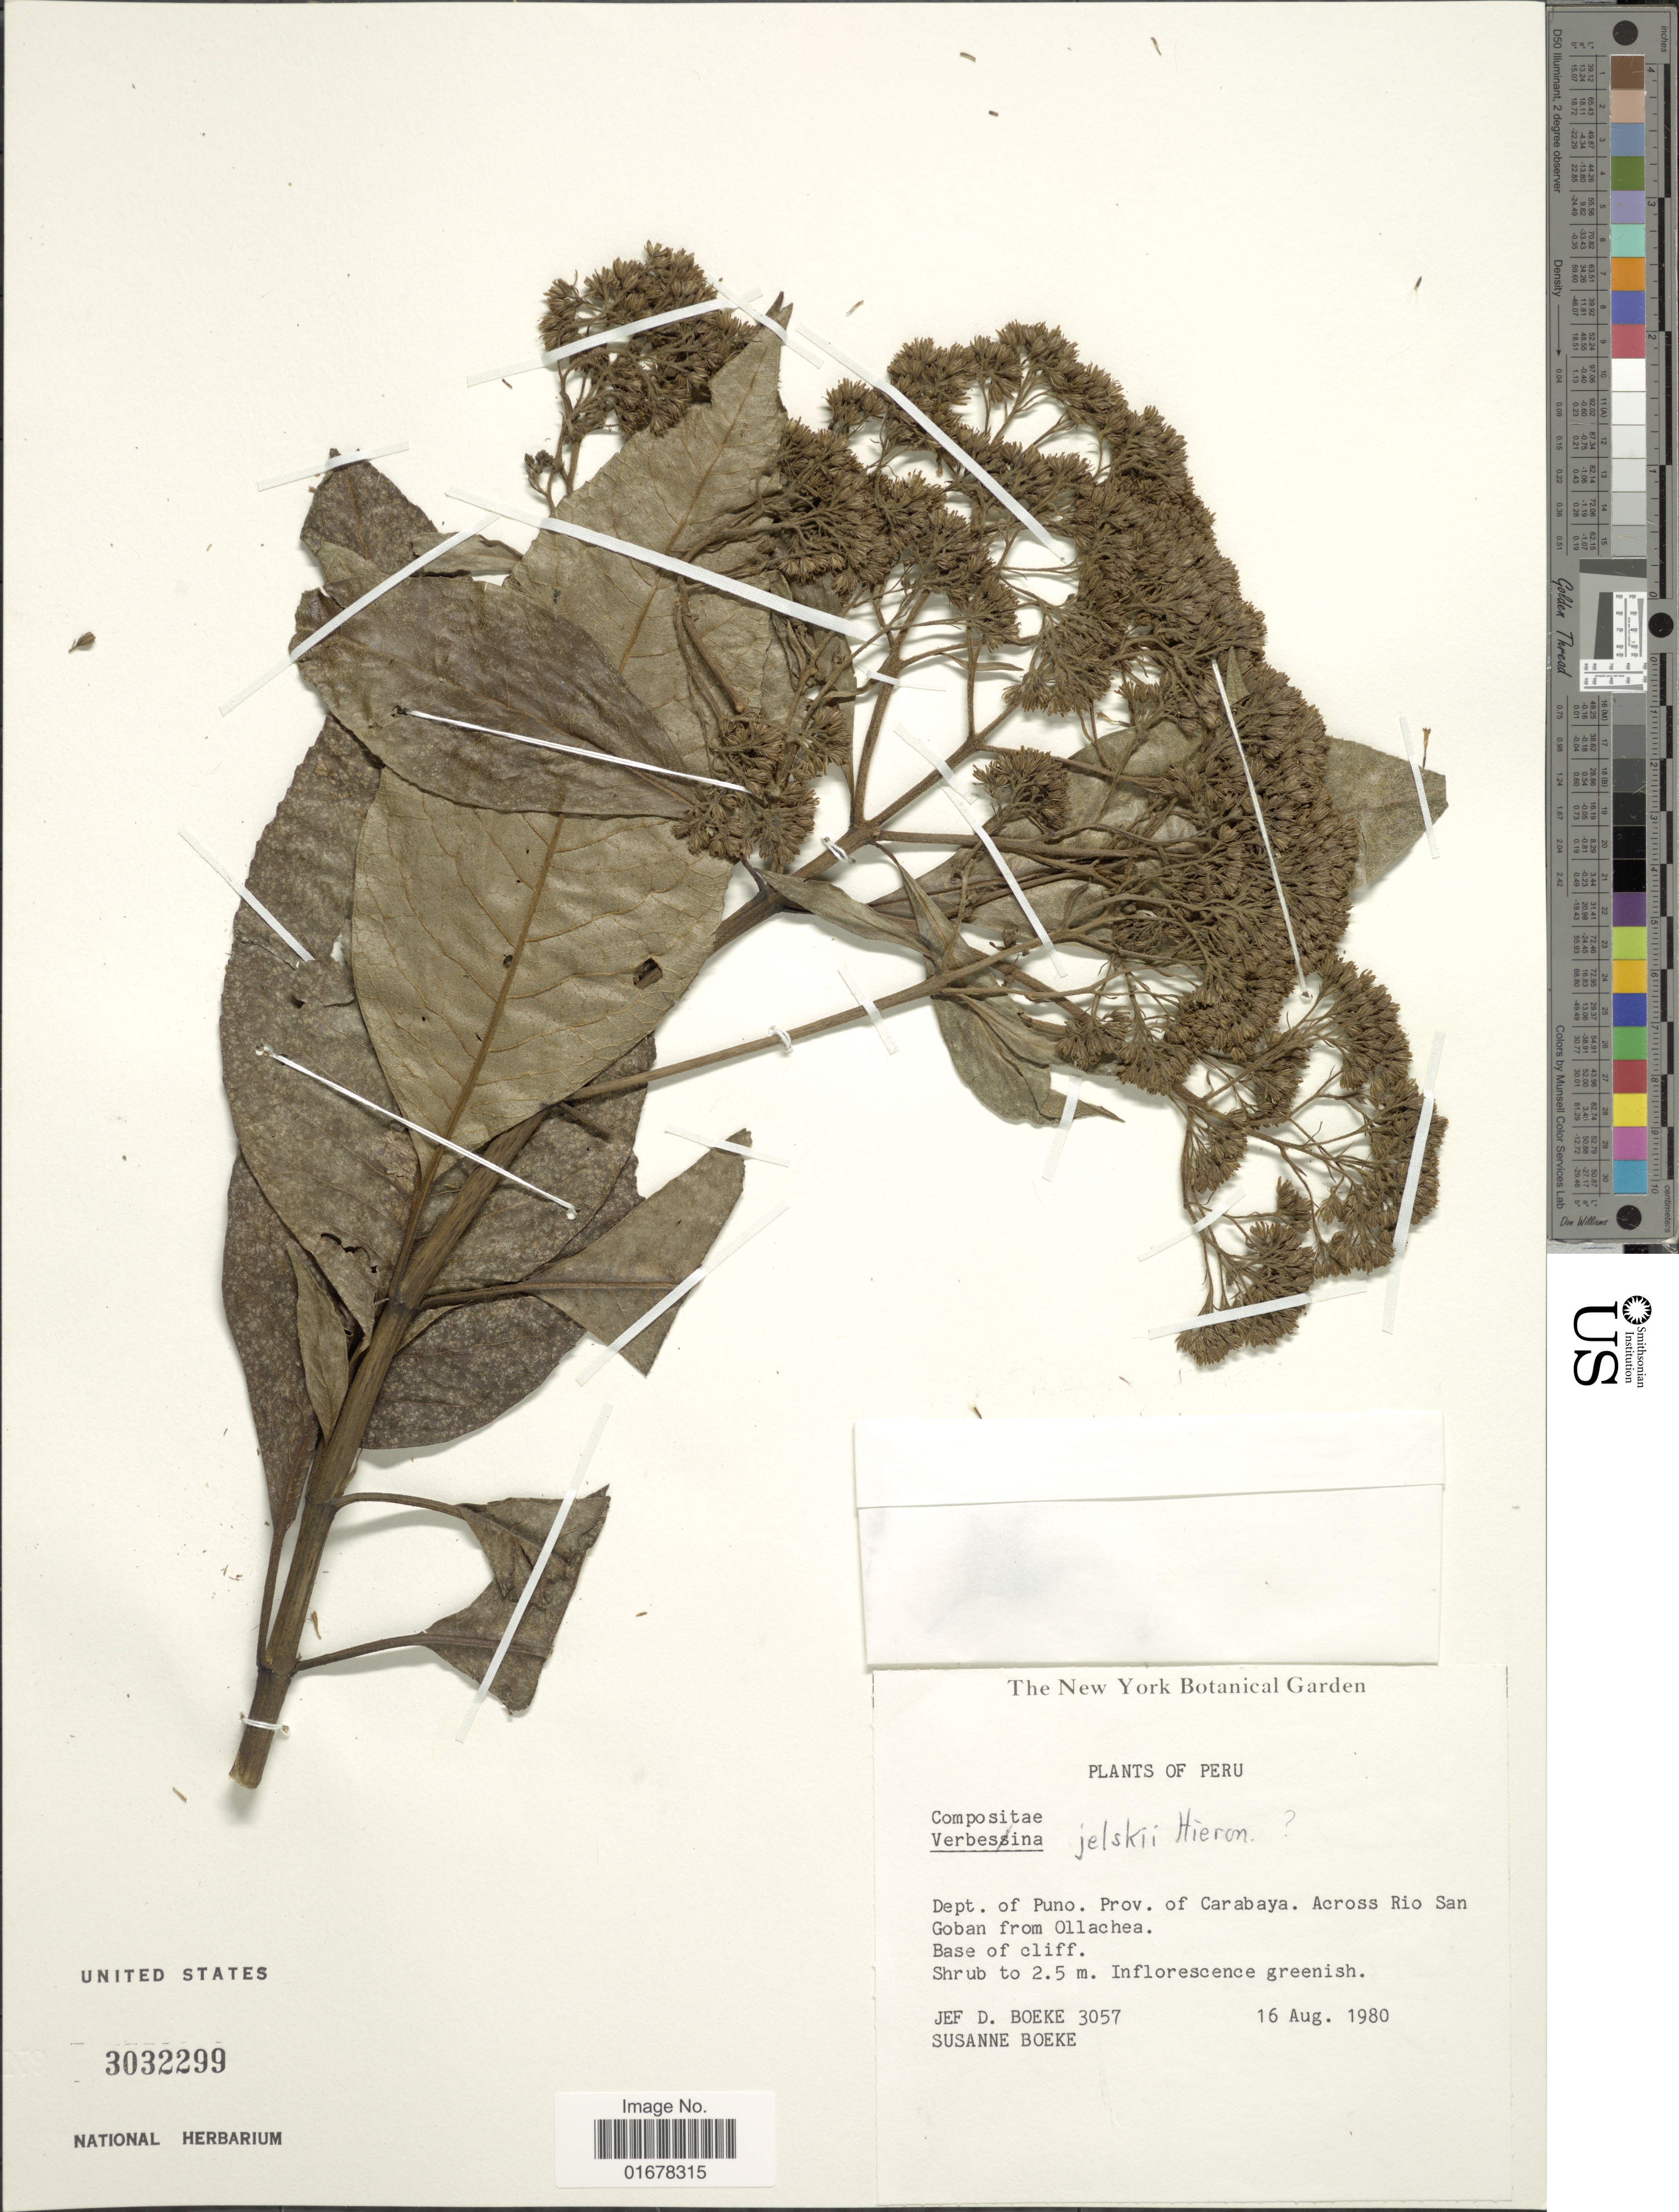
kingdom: Plantae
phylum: Tracheophyta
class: Magnoliopsida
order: Asterales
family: Asteraceae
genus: Ageratina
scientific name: Ageratina gloeoclada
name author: (B.L. Rob.) R.M. King & H. Rob.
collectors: J. D. Boeke & S. Boeke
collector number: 3057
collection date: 1980-08-16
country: Peru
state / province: Puno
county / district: Carabaya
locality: Dept. of Puno, Prov. of Carabaya, Across Rio San Goban from Ollachea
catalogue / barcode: US 3032299